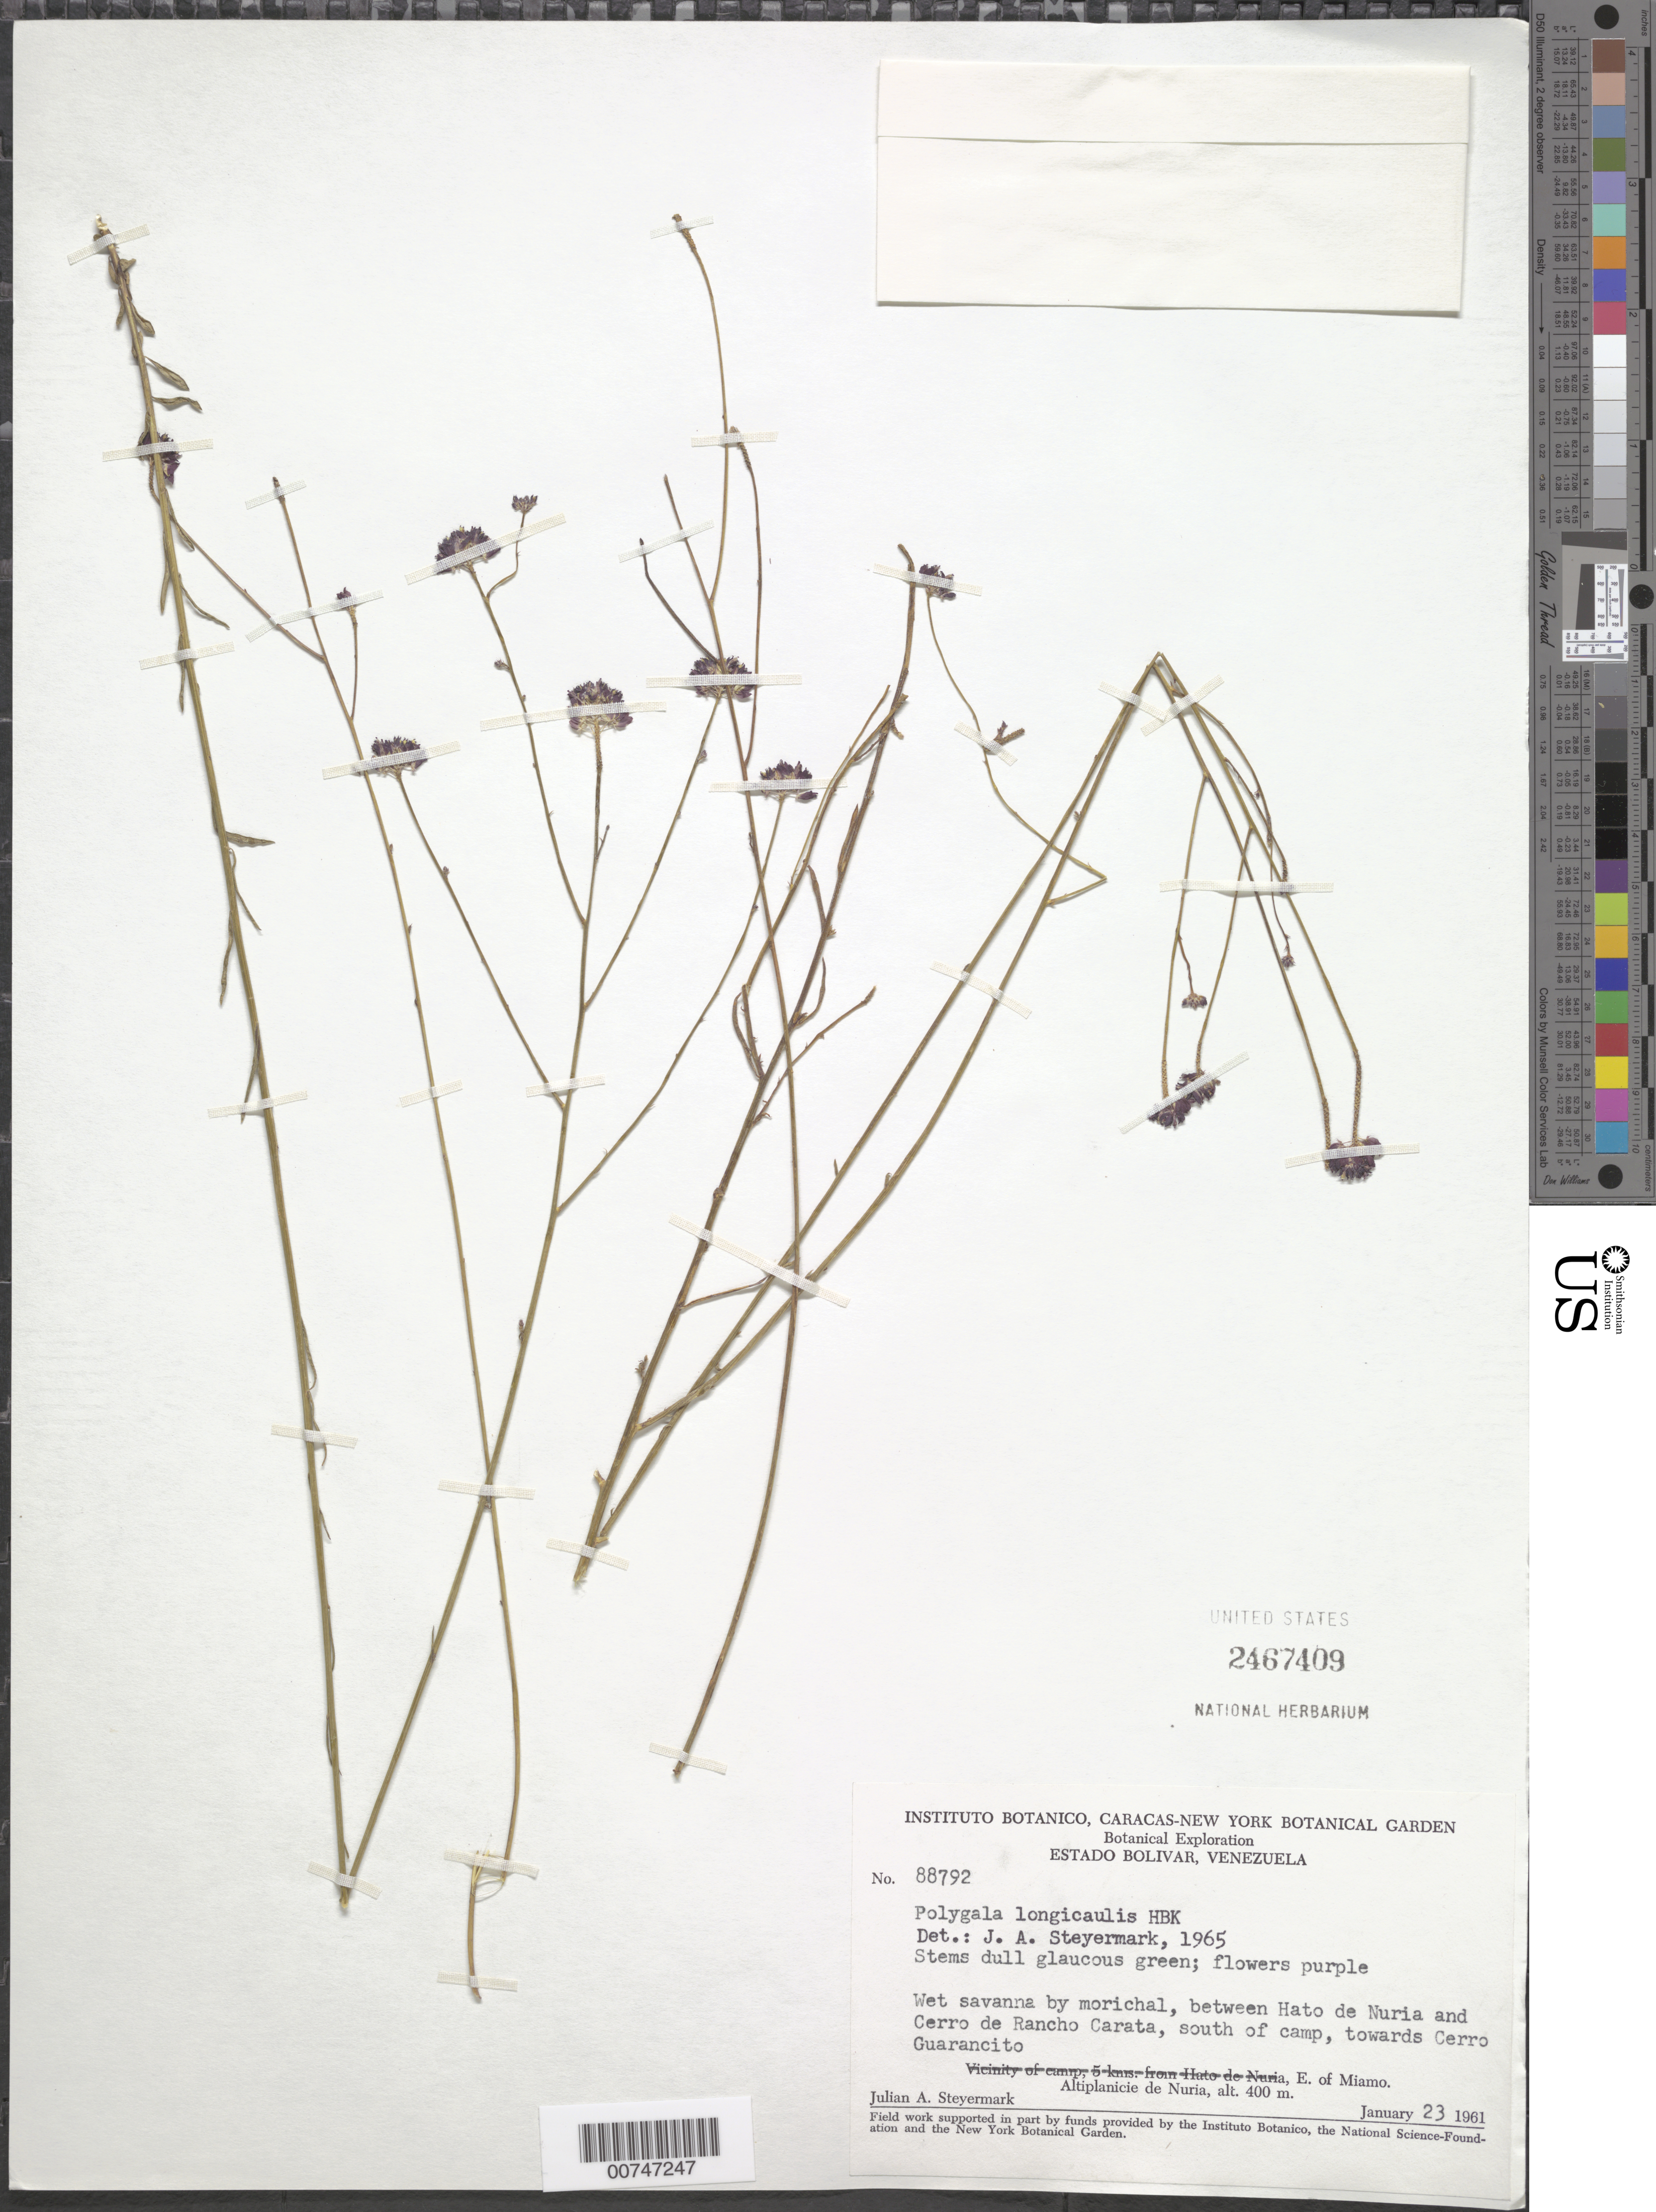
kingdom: Plantae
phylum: Tracheophyta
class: Magnoliopsida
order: Fabales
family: Polygalaceae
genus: Polygala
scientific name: Polygala longicaulis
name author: Kunth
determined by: Steyermark, Julian A., (VEN)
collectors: J. Steyermark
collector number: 88792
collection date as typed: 23-Jan-61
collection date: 1961-01-23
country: Venezuela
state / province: Bolívar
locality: Altiplanicie de Nuria, E of Miamo, between Hato de Nuria and Cerro de Rancho Carata, towards Cerro Guarancito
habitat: Wet savanna by morichal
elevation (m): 400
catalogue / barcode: US 2467409